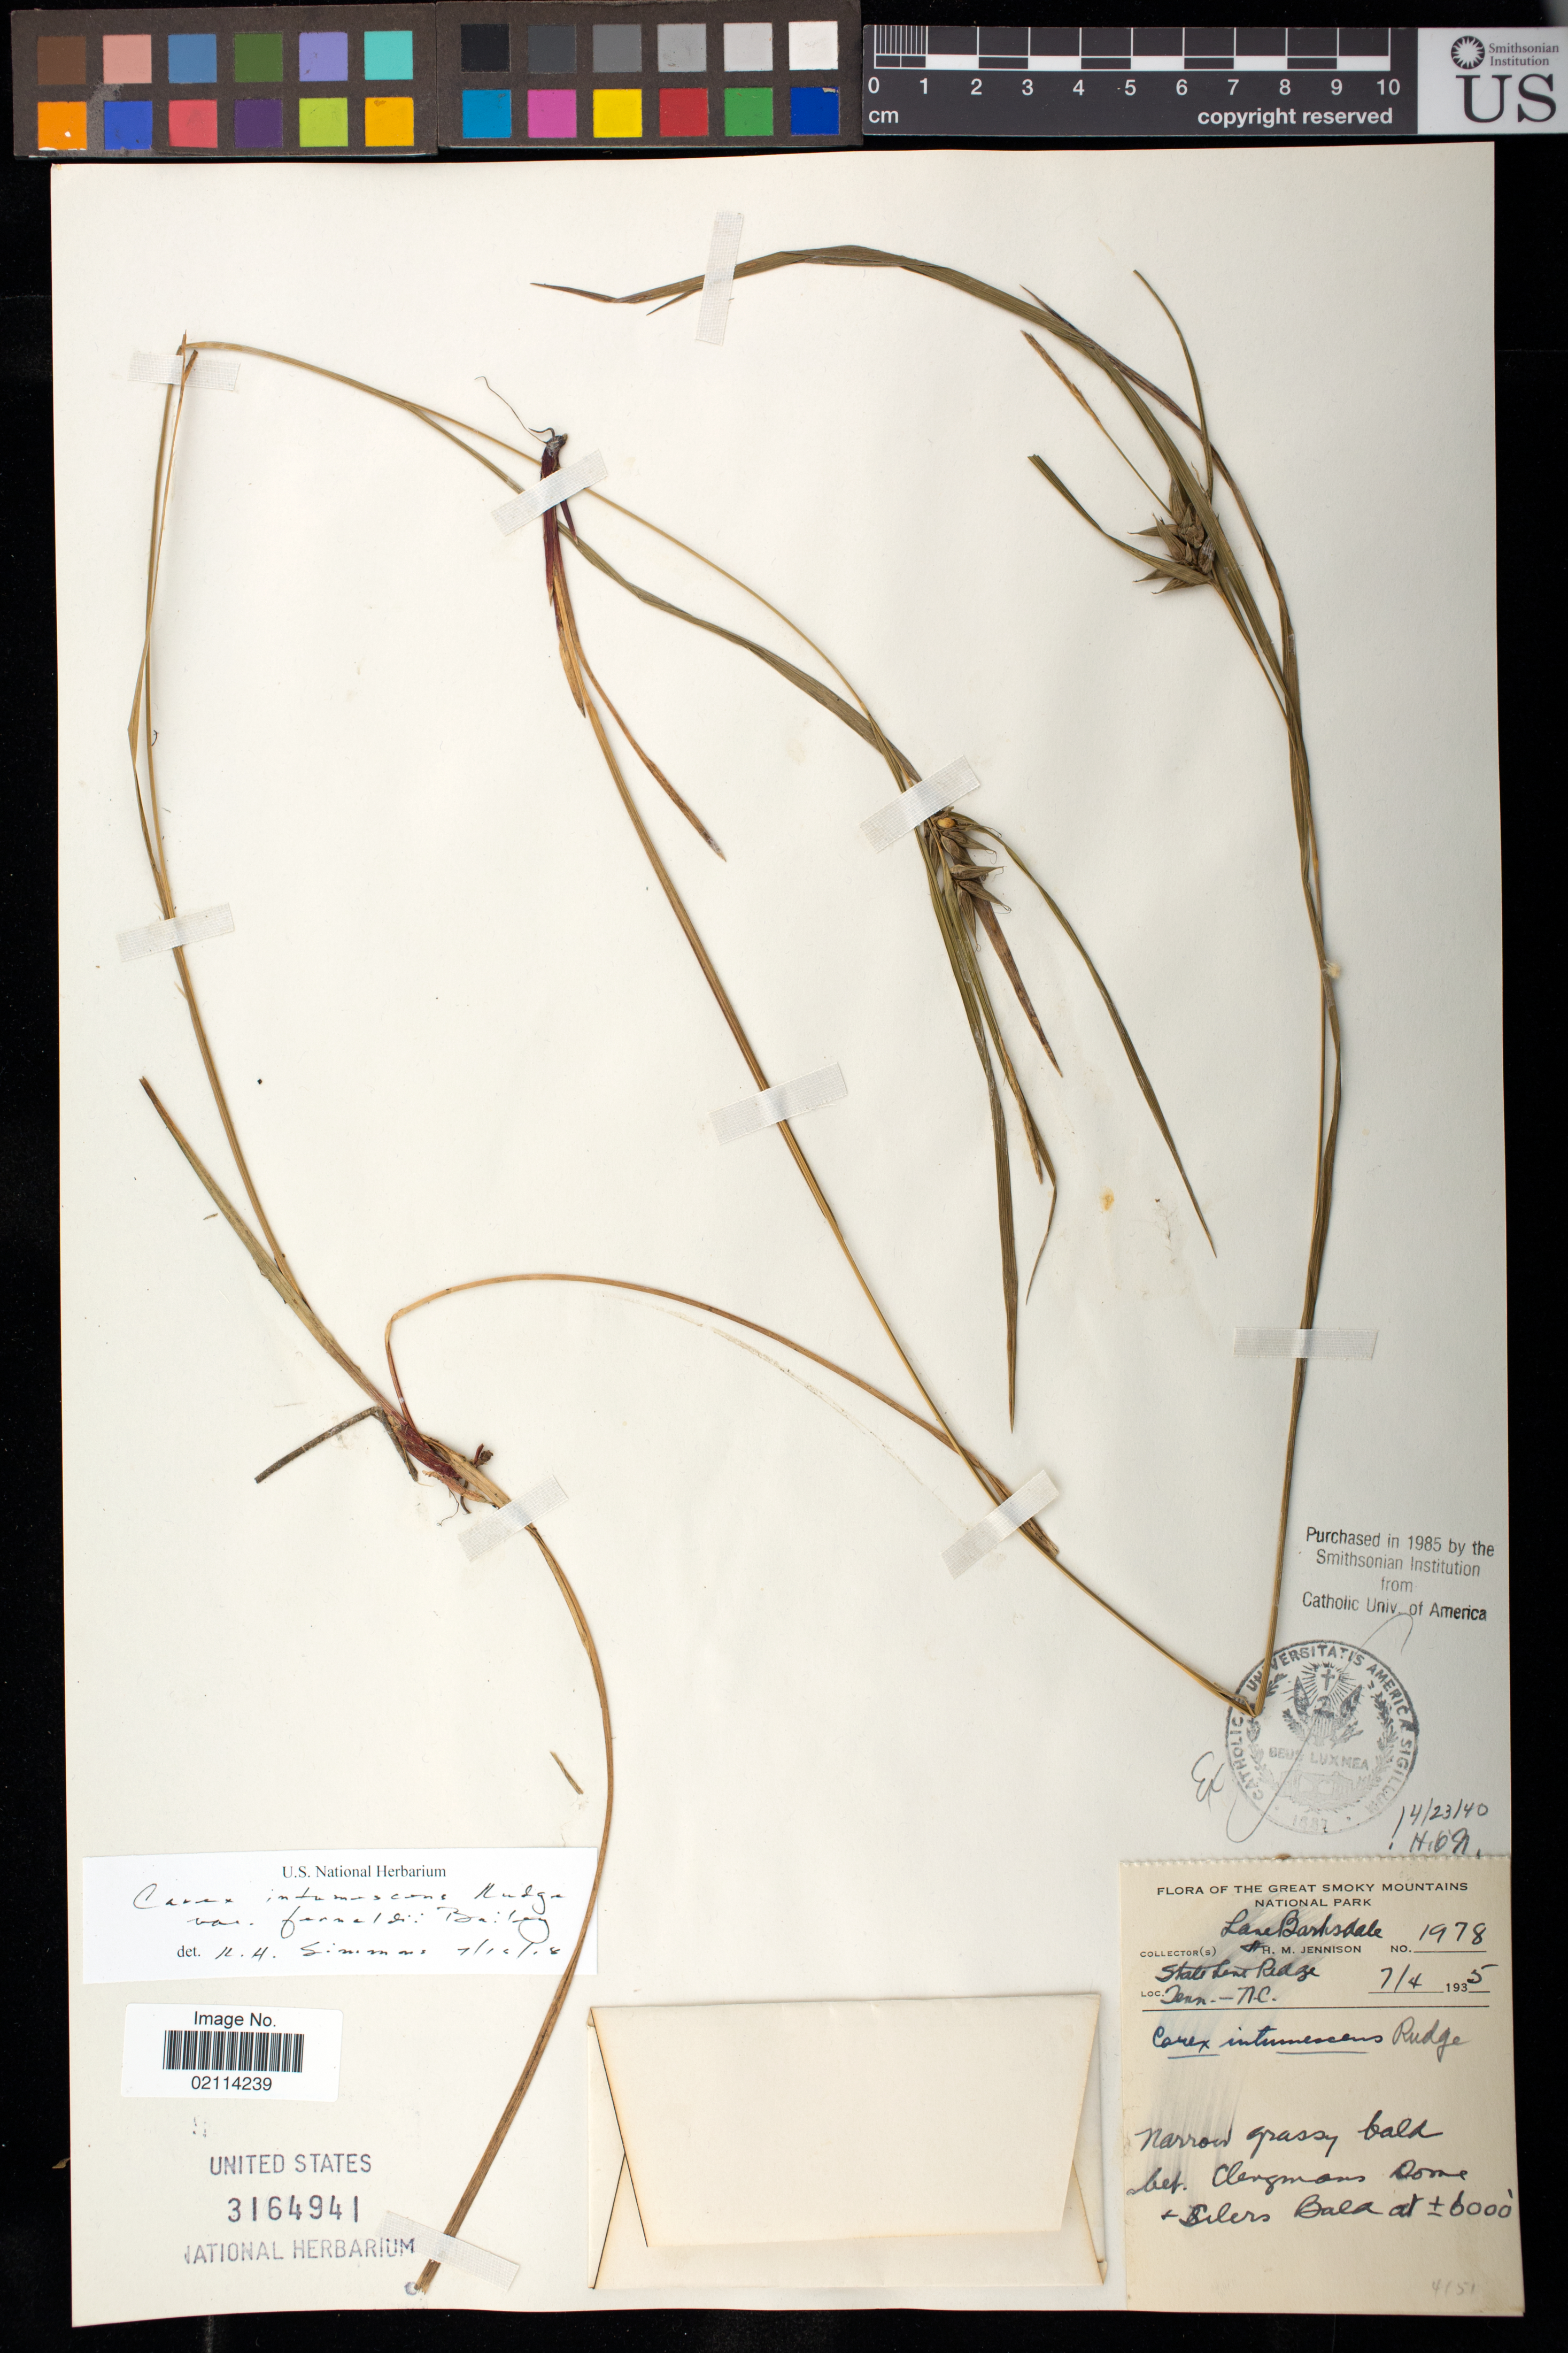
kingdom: Plantae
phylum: Tracheophyta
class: Liliopsida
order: Poales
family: Cyperaceae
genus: Carex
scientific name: Carex intumescens var. fernaldii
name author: L.H. Bailey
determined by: Simmons, R. H., (UNITED STATES)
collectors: L. Barksdale & H. Jennison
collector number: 1978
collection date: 1935-07-04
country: United States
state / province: North Carolina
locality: Tenn. -N.C., narrow grassy bald bet. Clingmans Dome + Silers Bald, The Great Smoky Mountains National Park.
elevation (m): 1829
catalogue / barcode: US 3164941